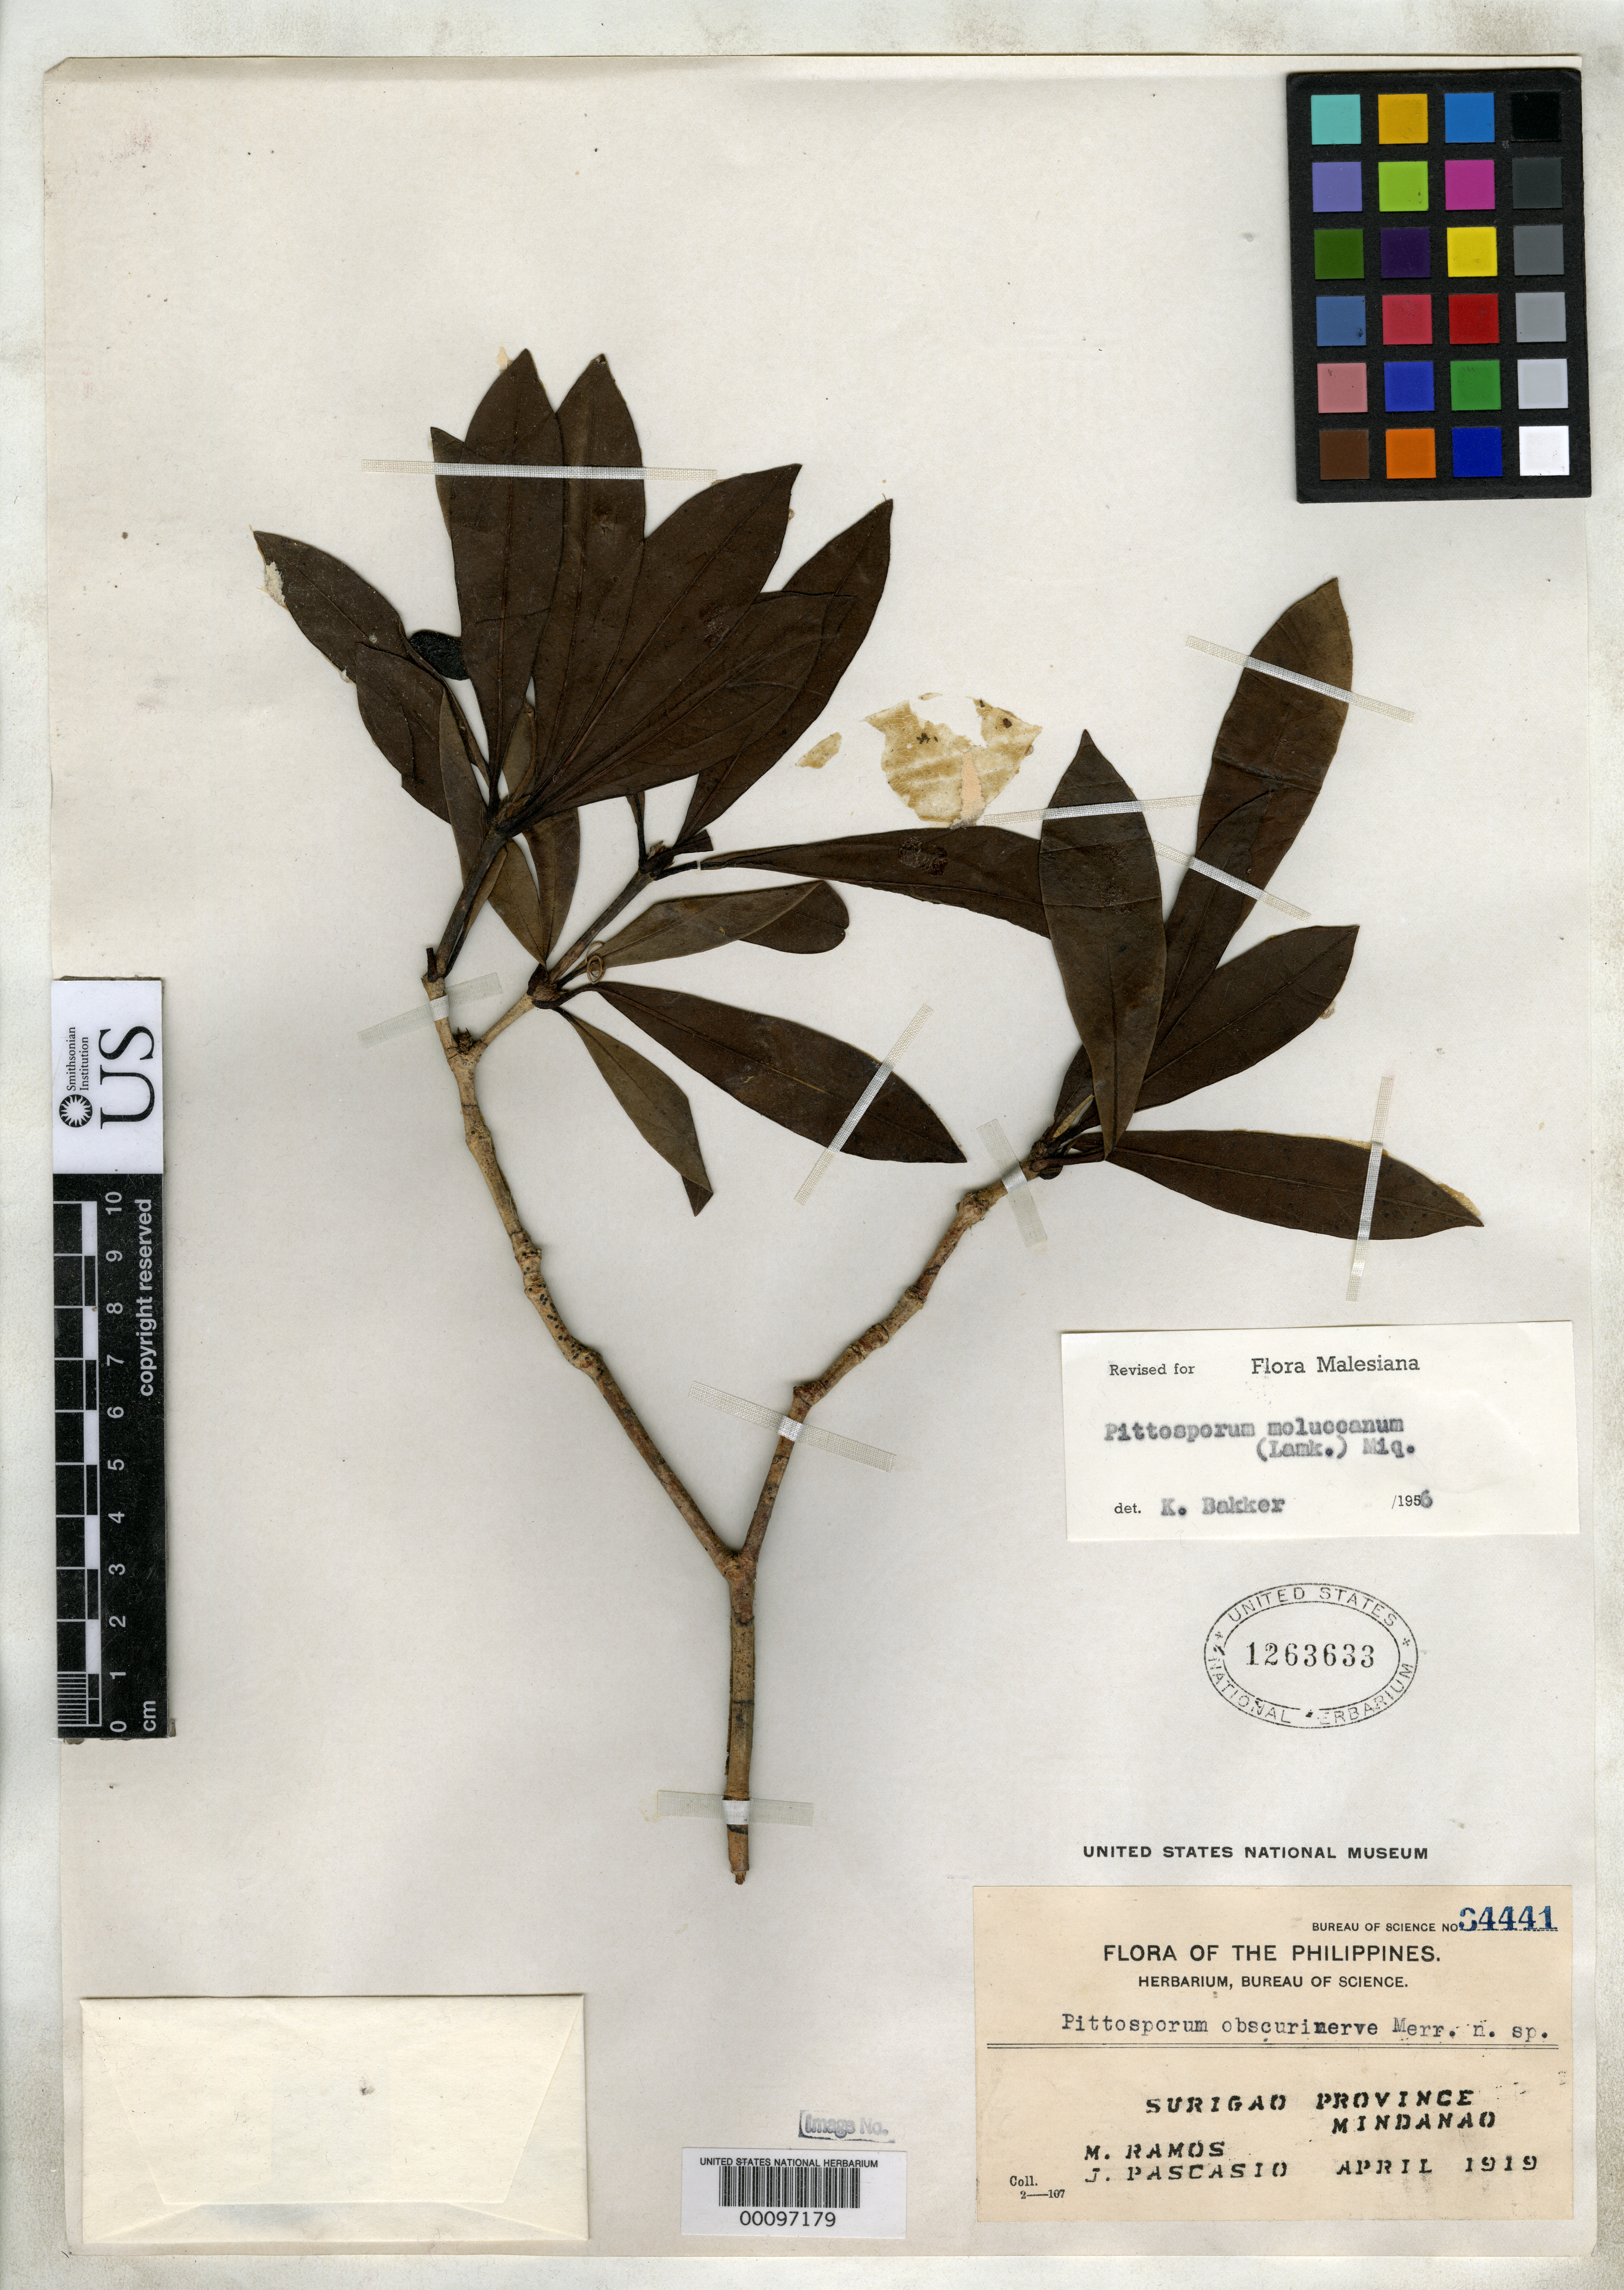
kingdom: Plantae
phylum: Tracheophyta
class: Magnoliopsida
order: Apiales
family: Pittosporaceae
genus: Pittosporum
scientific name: Pittosporum obscurinerve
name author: Merr.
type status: Isotype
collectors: M. Ramos & J. Pascasio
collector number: Bur. Sci. 34441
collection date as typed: Apr 1919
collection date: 1919-04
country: Philippines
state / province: Caraga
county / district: Surigao del Norte / Surigao del Sur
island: Mindanao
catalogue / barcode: US 1263633